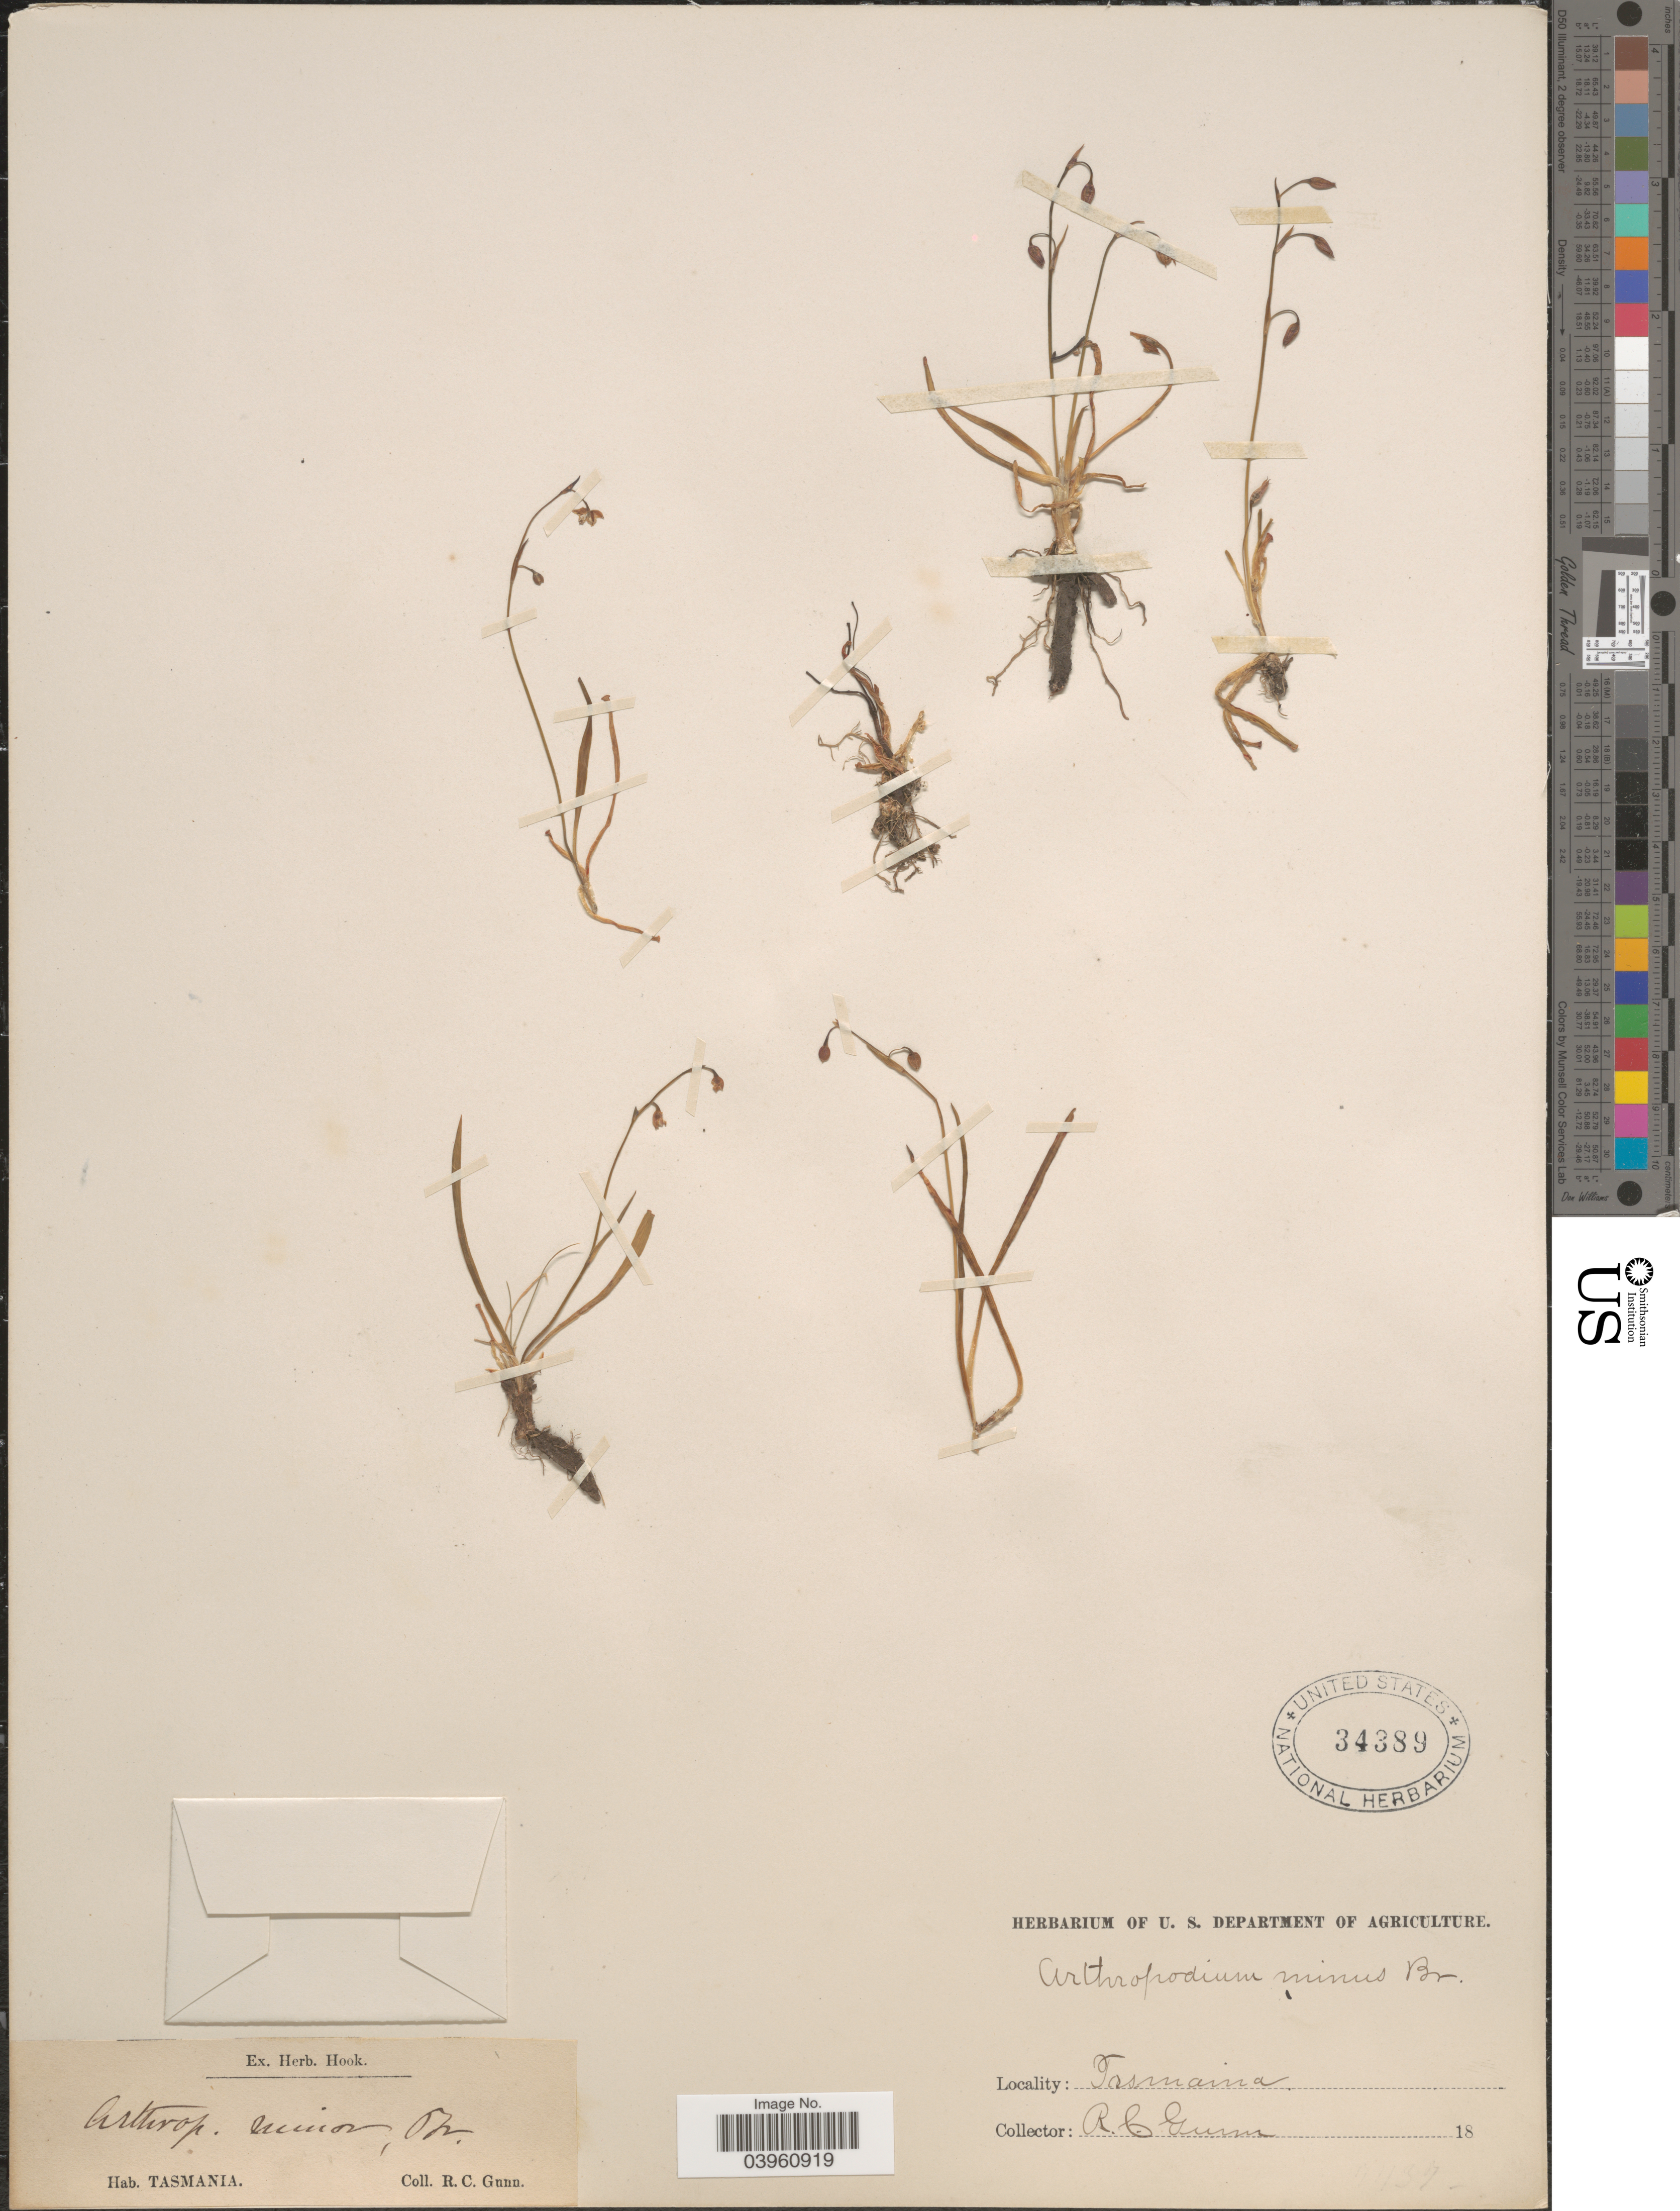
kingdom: Plantae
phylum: Tracheophyta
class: Liliopsida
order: Asparagales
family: Asparagaceae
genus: Arthropodium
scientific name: Arthropodium minus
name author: R. Br.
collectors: R. Gunn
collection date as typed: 18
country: Australia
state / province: Tasmania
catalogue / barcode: US 34389